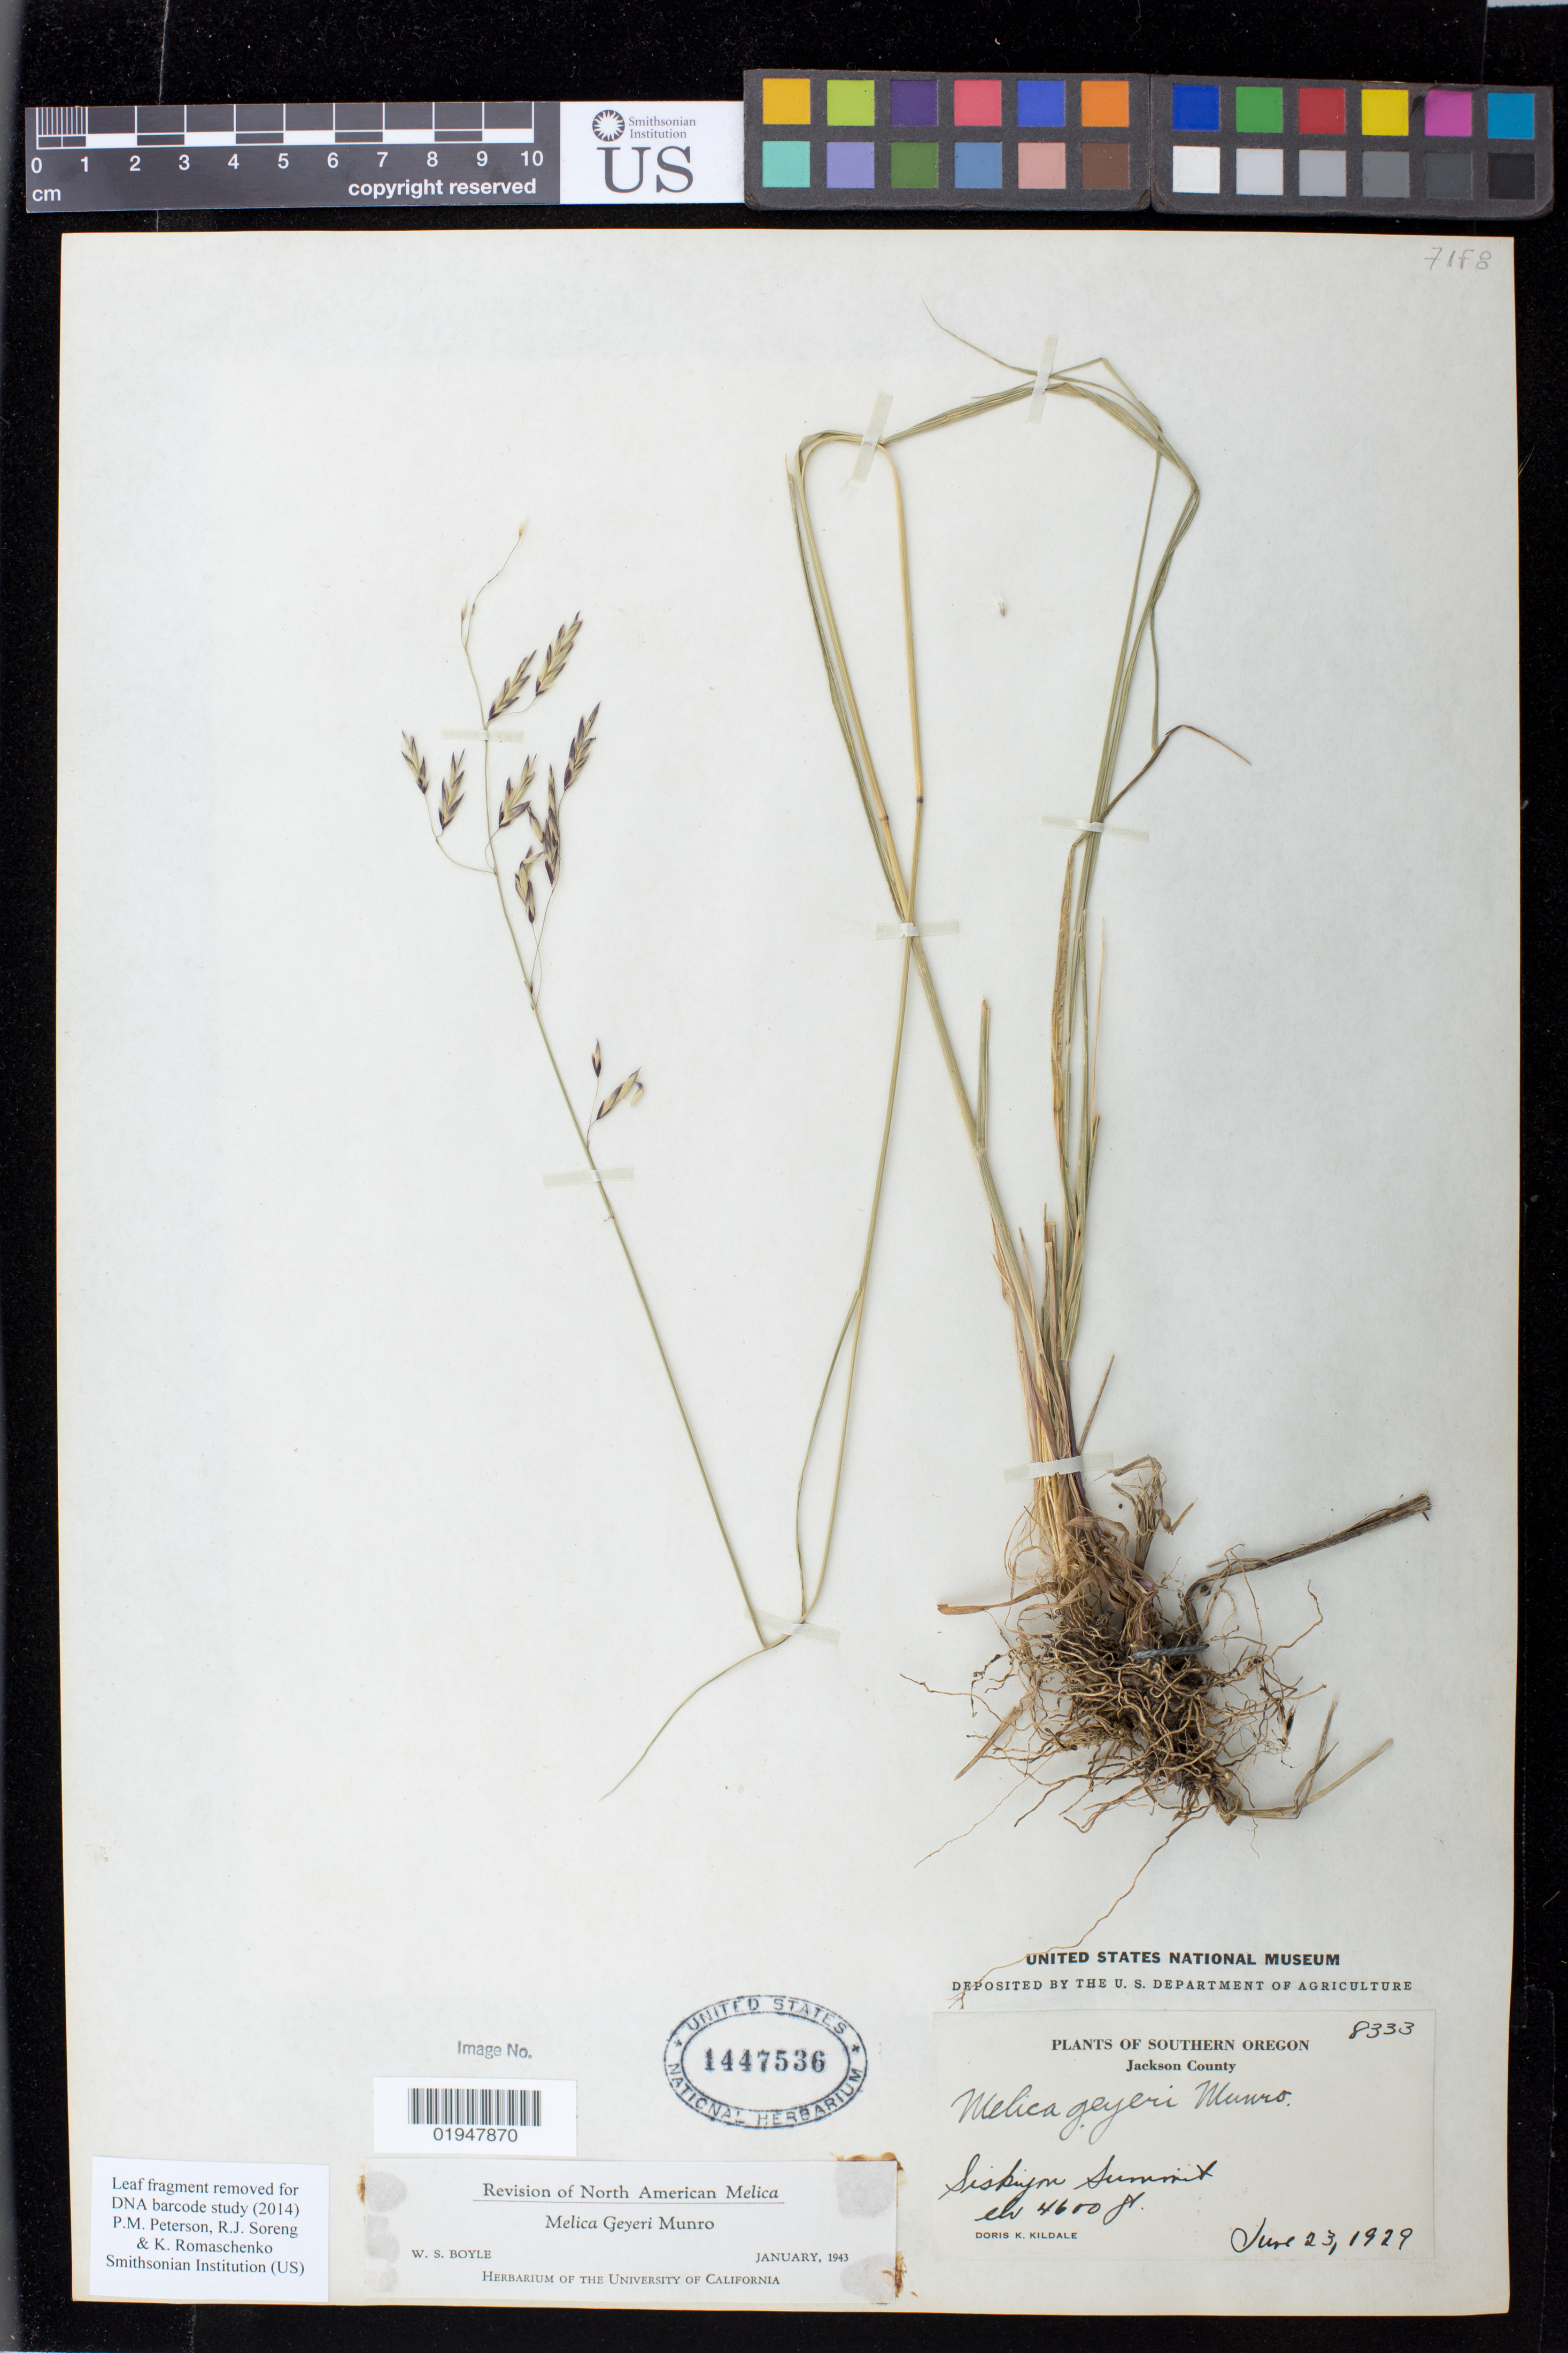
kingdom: Plantae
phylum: Tracheophyta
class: Liliopsida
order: Poales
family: Poaceae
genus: Melica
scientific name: Melica geyeri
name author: Munro ex Bol.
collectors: D. Kildale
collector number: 8333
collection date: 1929-06-23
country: United States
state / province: Oregon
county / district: Jackson County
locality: Siskiyou Summit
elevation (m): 1402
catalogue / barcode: US 1447536